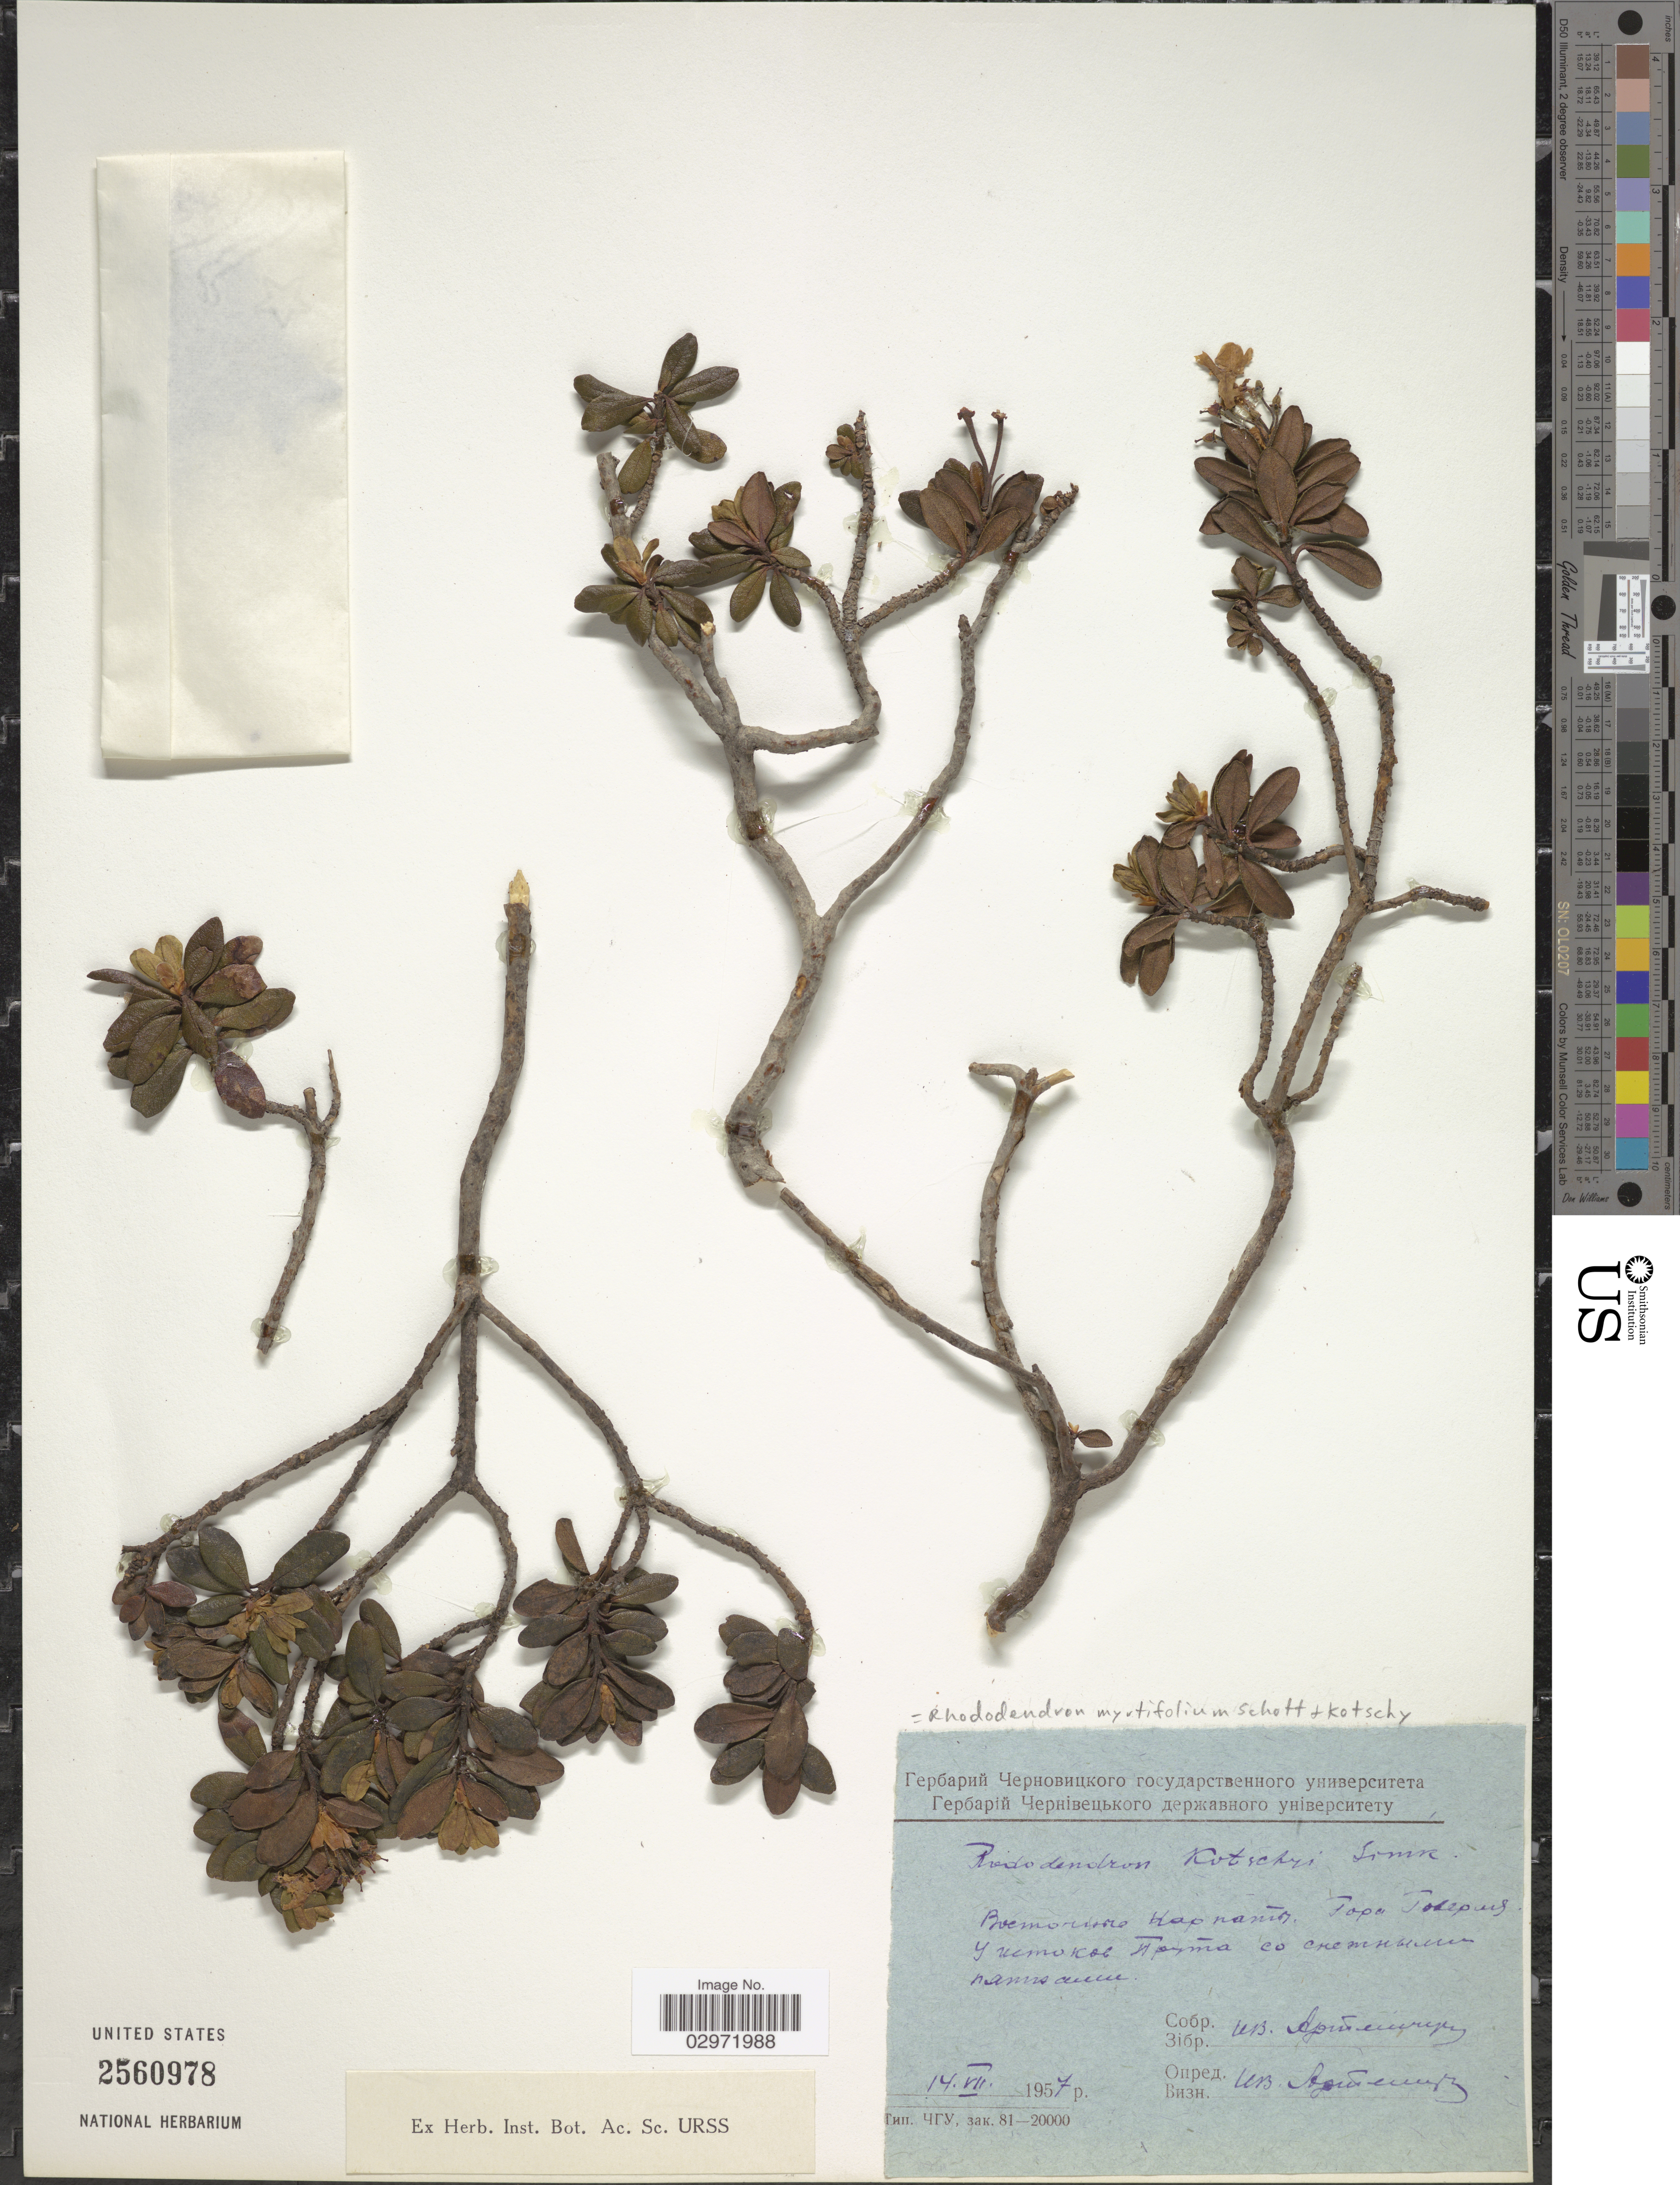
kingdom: Plantae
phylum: Tracheophyta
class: Magnoliopsida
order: Ericales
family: Ericaceae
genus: Rhododendron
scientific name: Rhododendron myrtifolium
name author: Schott & Kotschy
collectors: I. Artmichuk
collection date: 1957-07-14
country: Ukraine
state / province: Ivano-Frankivs'k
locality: Source of River Prut.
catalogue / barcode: US 2560978